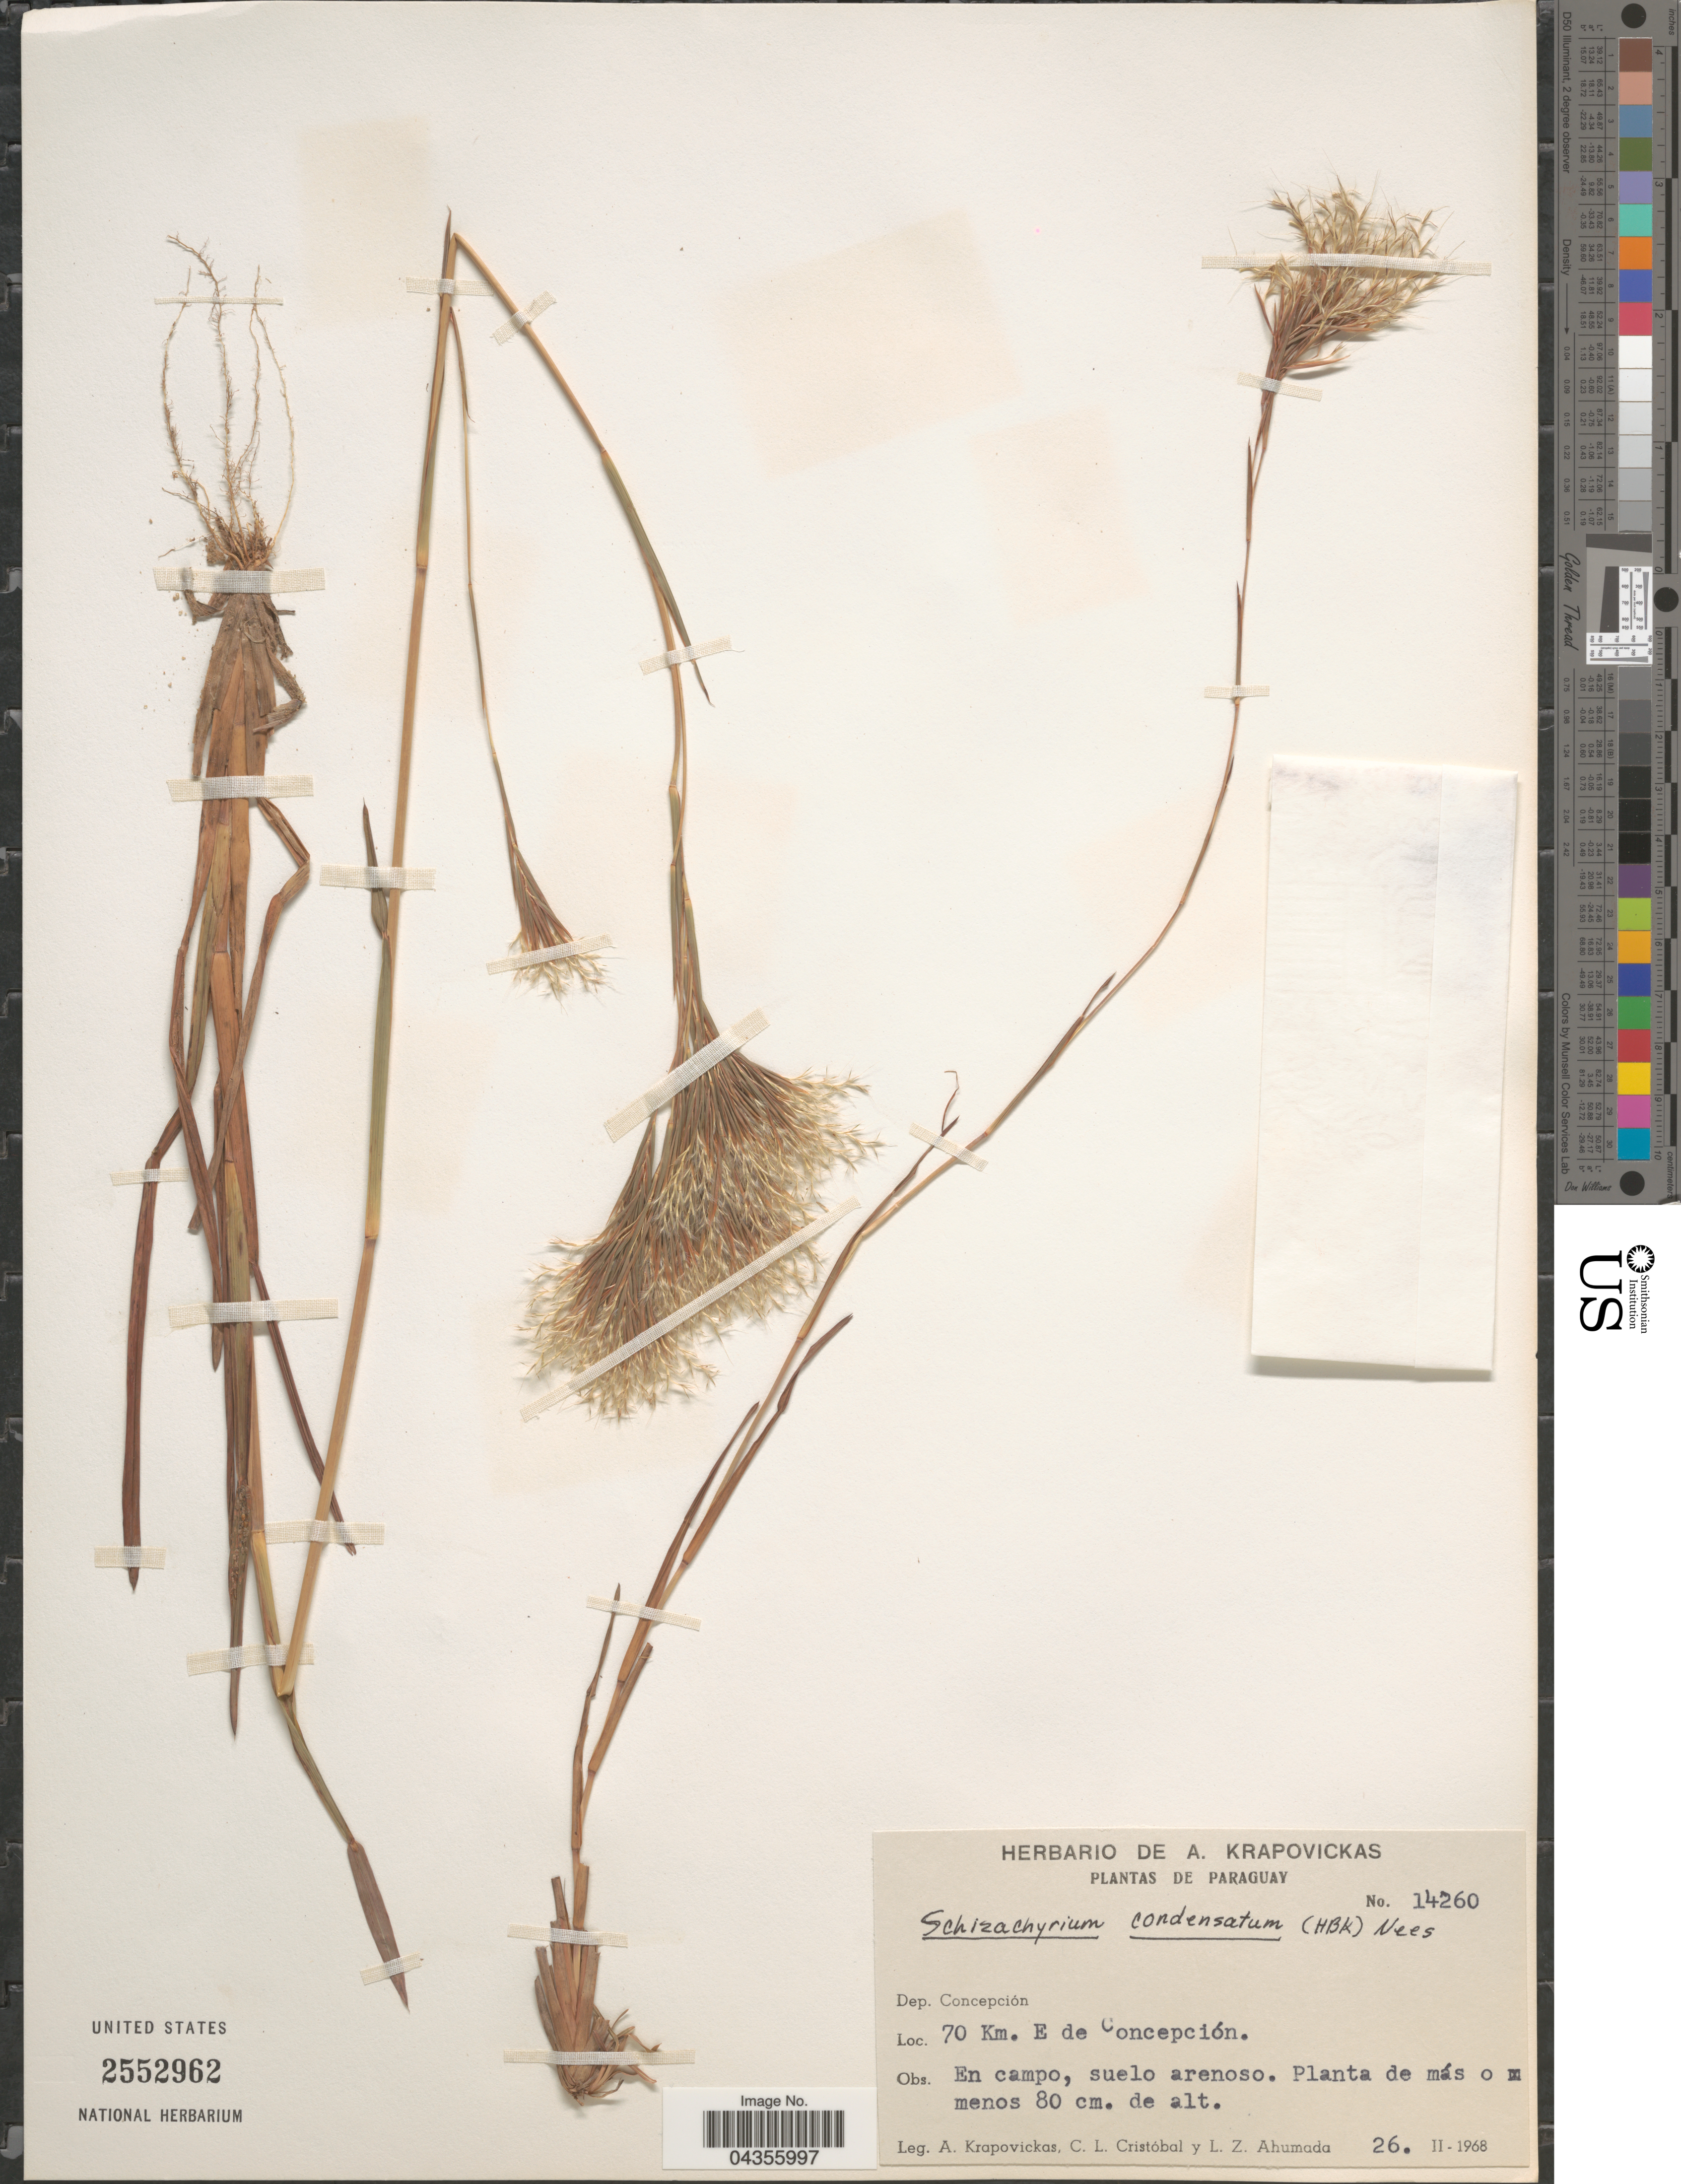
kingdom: Plantae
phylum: Tracheophyta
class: Liliopsida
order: Poales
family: Poaceae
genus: Schizachyrium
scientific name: Schizachyrium condensatum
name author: (Kunth) Nees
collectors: A. Krapovickas, C. L. Cristóbal & L. Ahumada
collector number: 14260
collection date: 1968-02-26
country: Paraguay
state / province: Concepcion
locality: Dep. Concepción. 70 Km. E de Concepción.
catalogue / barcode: US 2552962